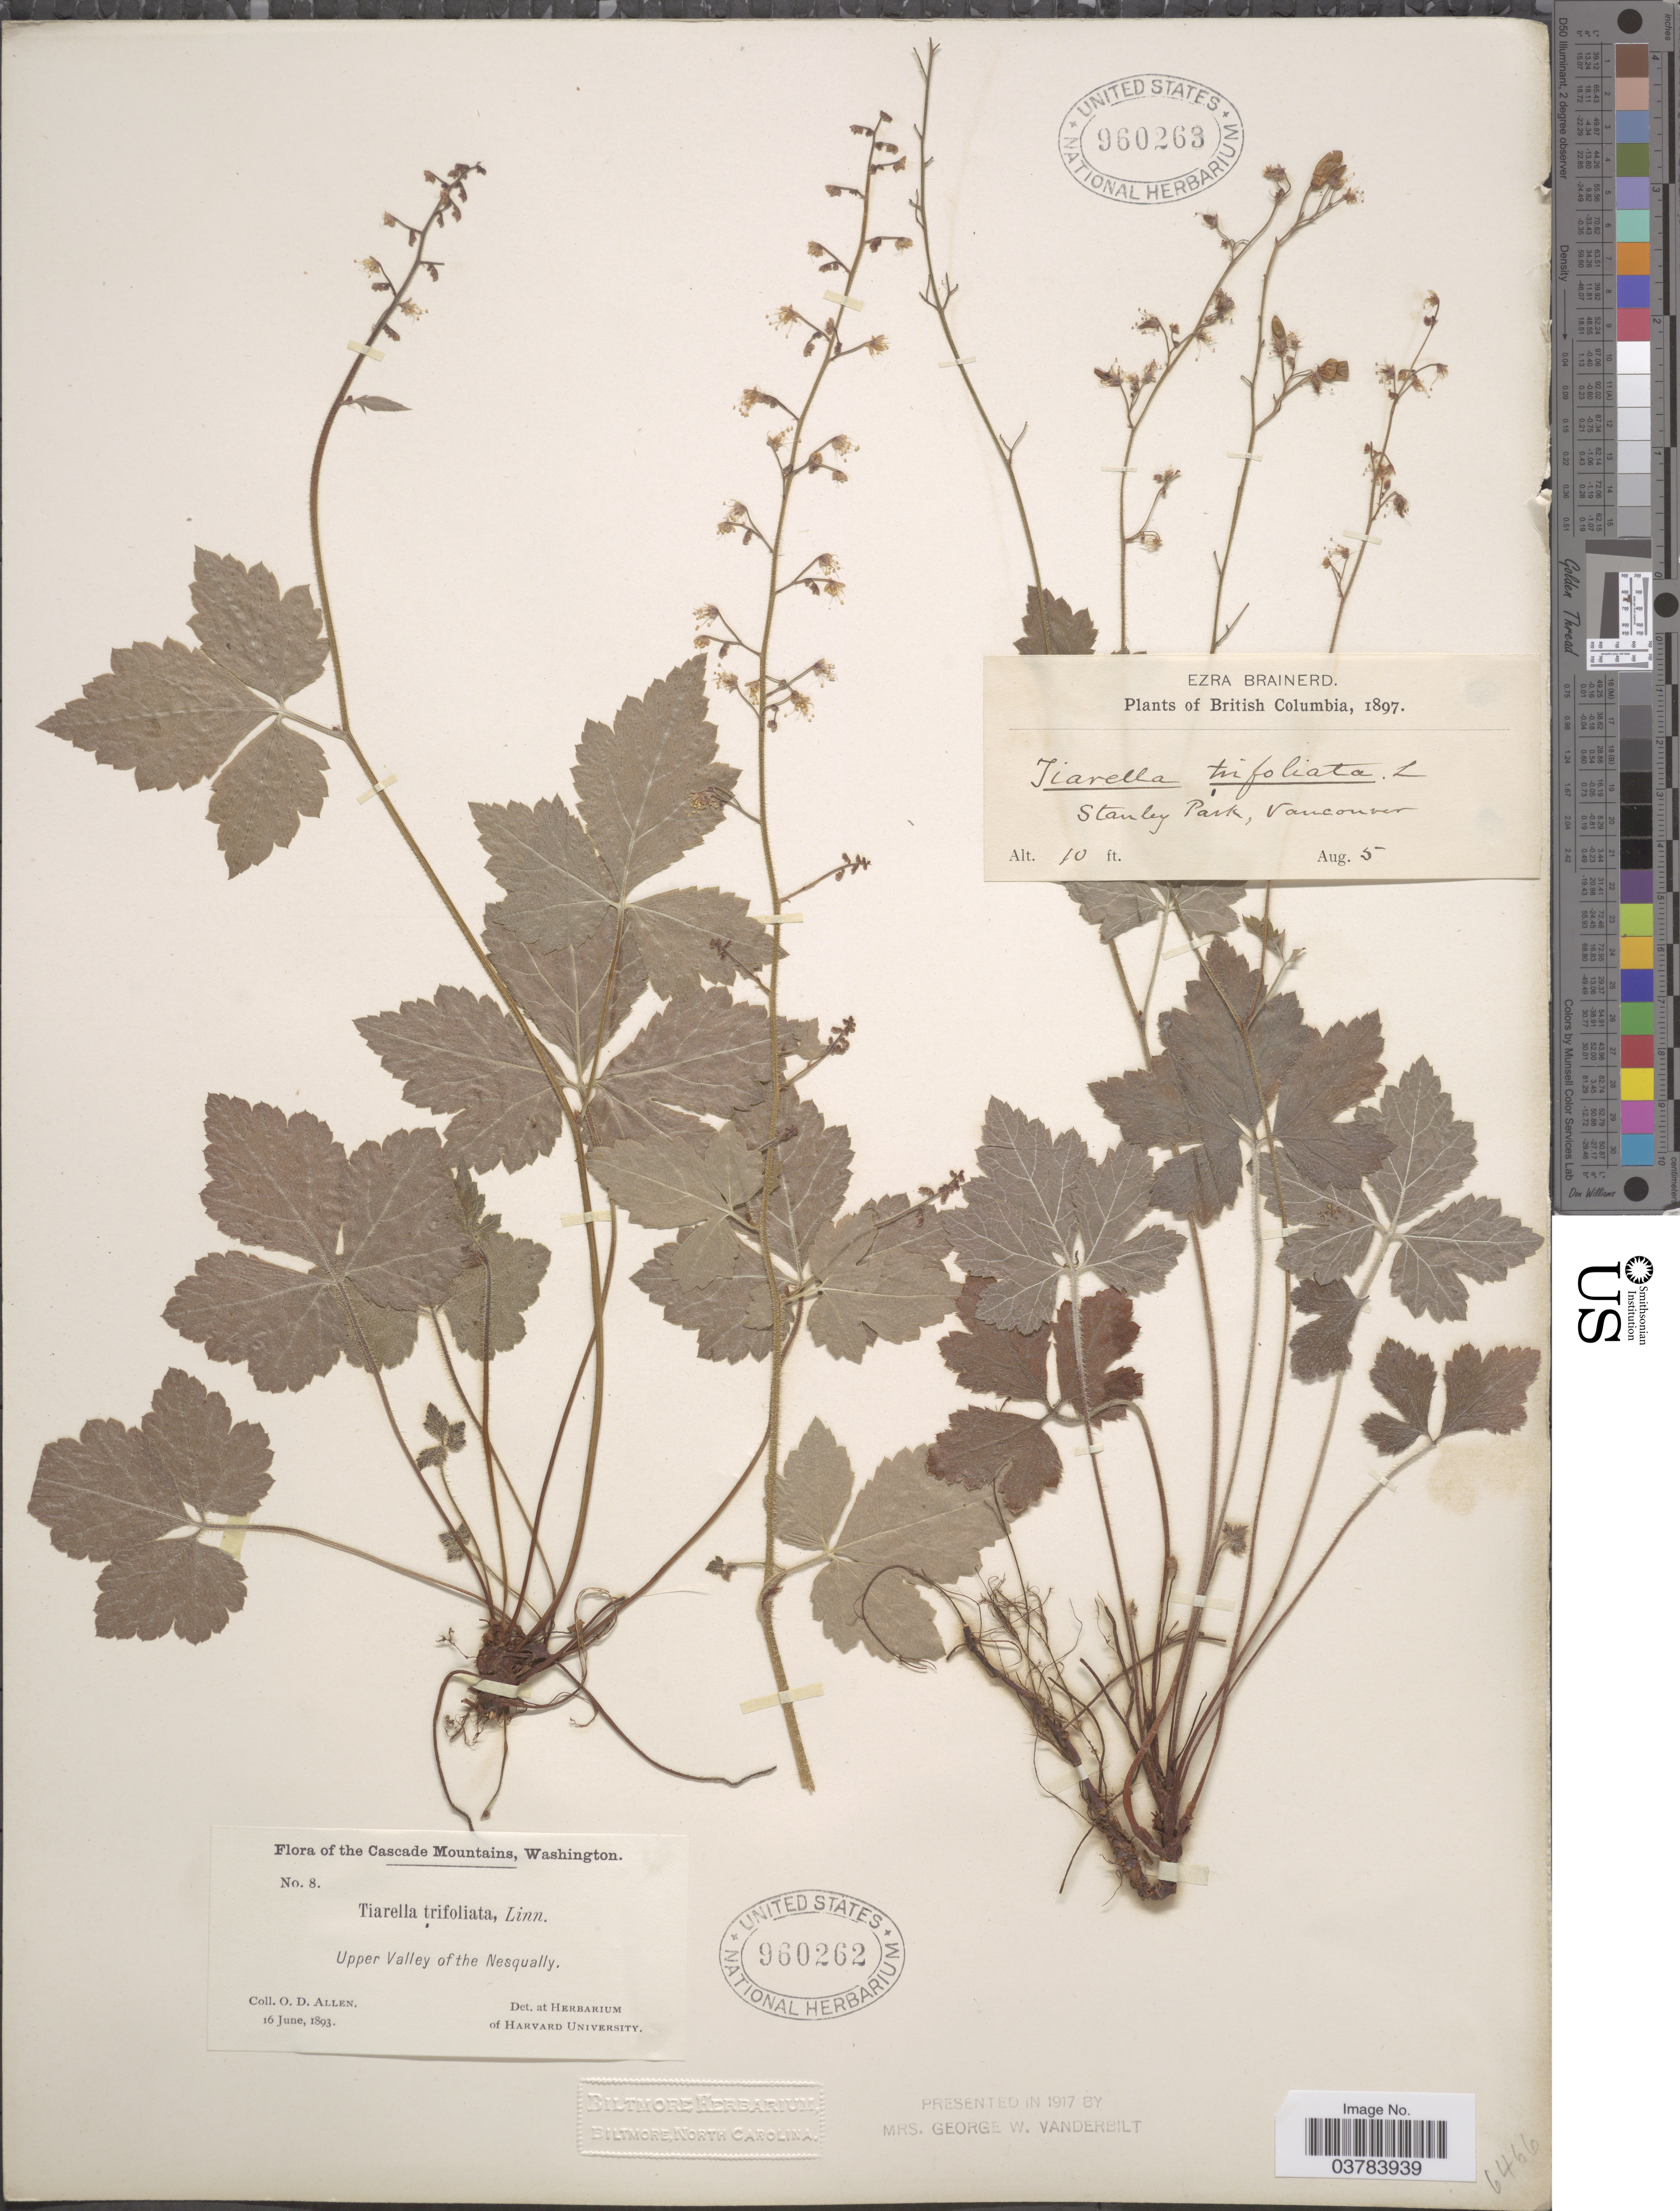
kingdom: Plantae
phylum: Tracheophyta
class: Magnoliopsida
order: Saxifragales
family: Saxifragaceae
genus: Tiarella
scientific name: Tiarella trifoliata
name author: L.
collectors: O. D. Allen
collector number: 8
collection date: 1893-06-16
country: United States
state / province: Washington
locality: The Cascade Mountains. Upper Valley of the Nesqually.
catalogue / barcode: US 960262-2